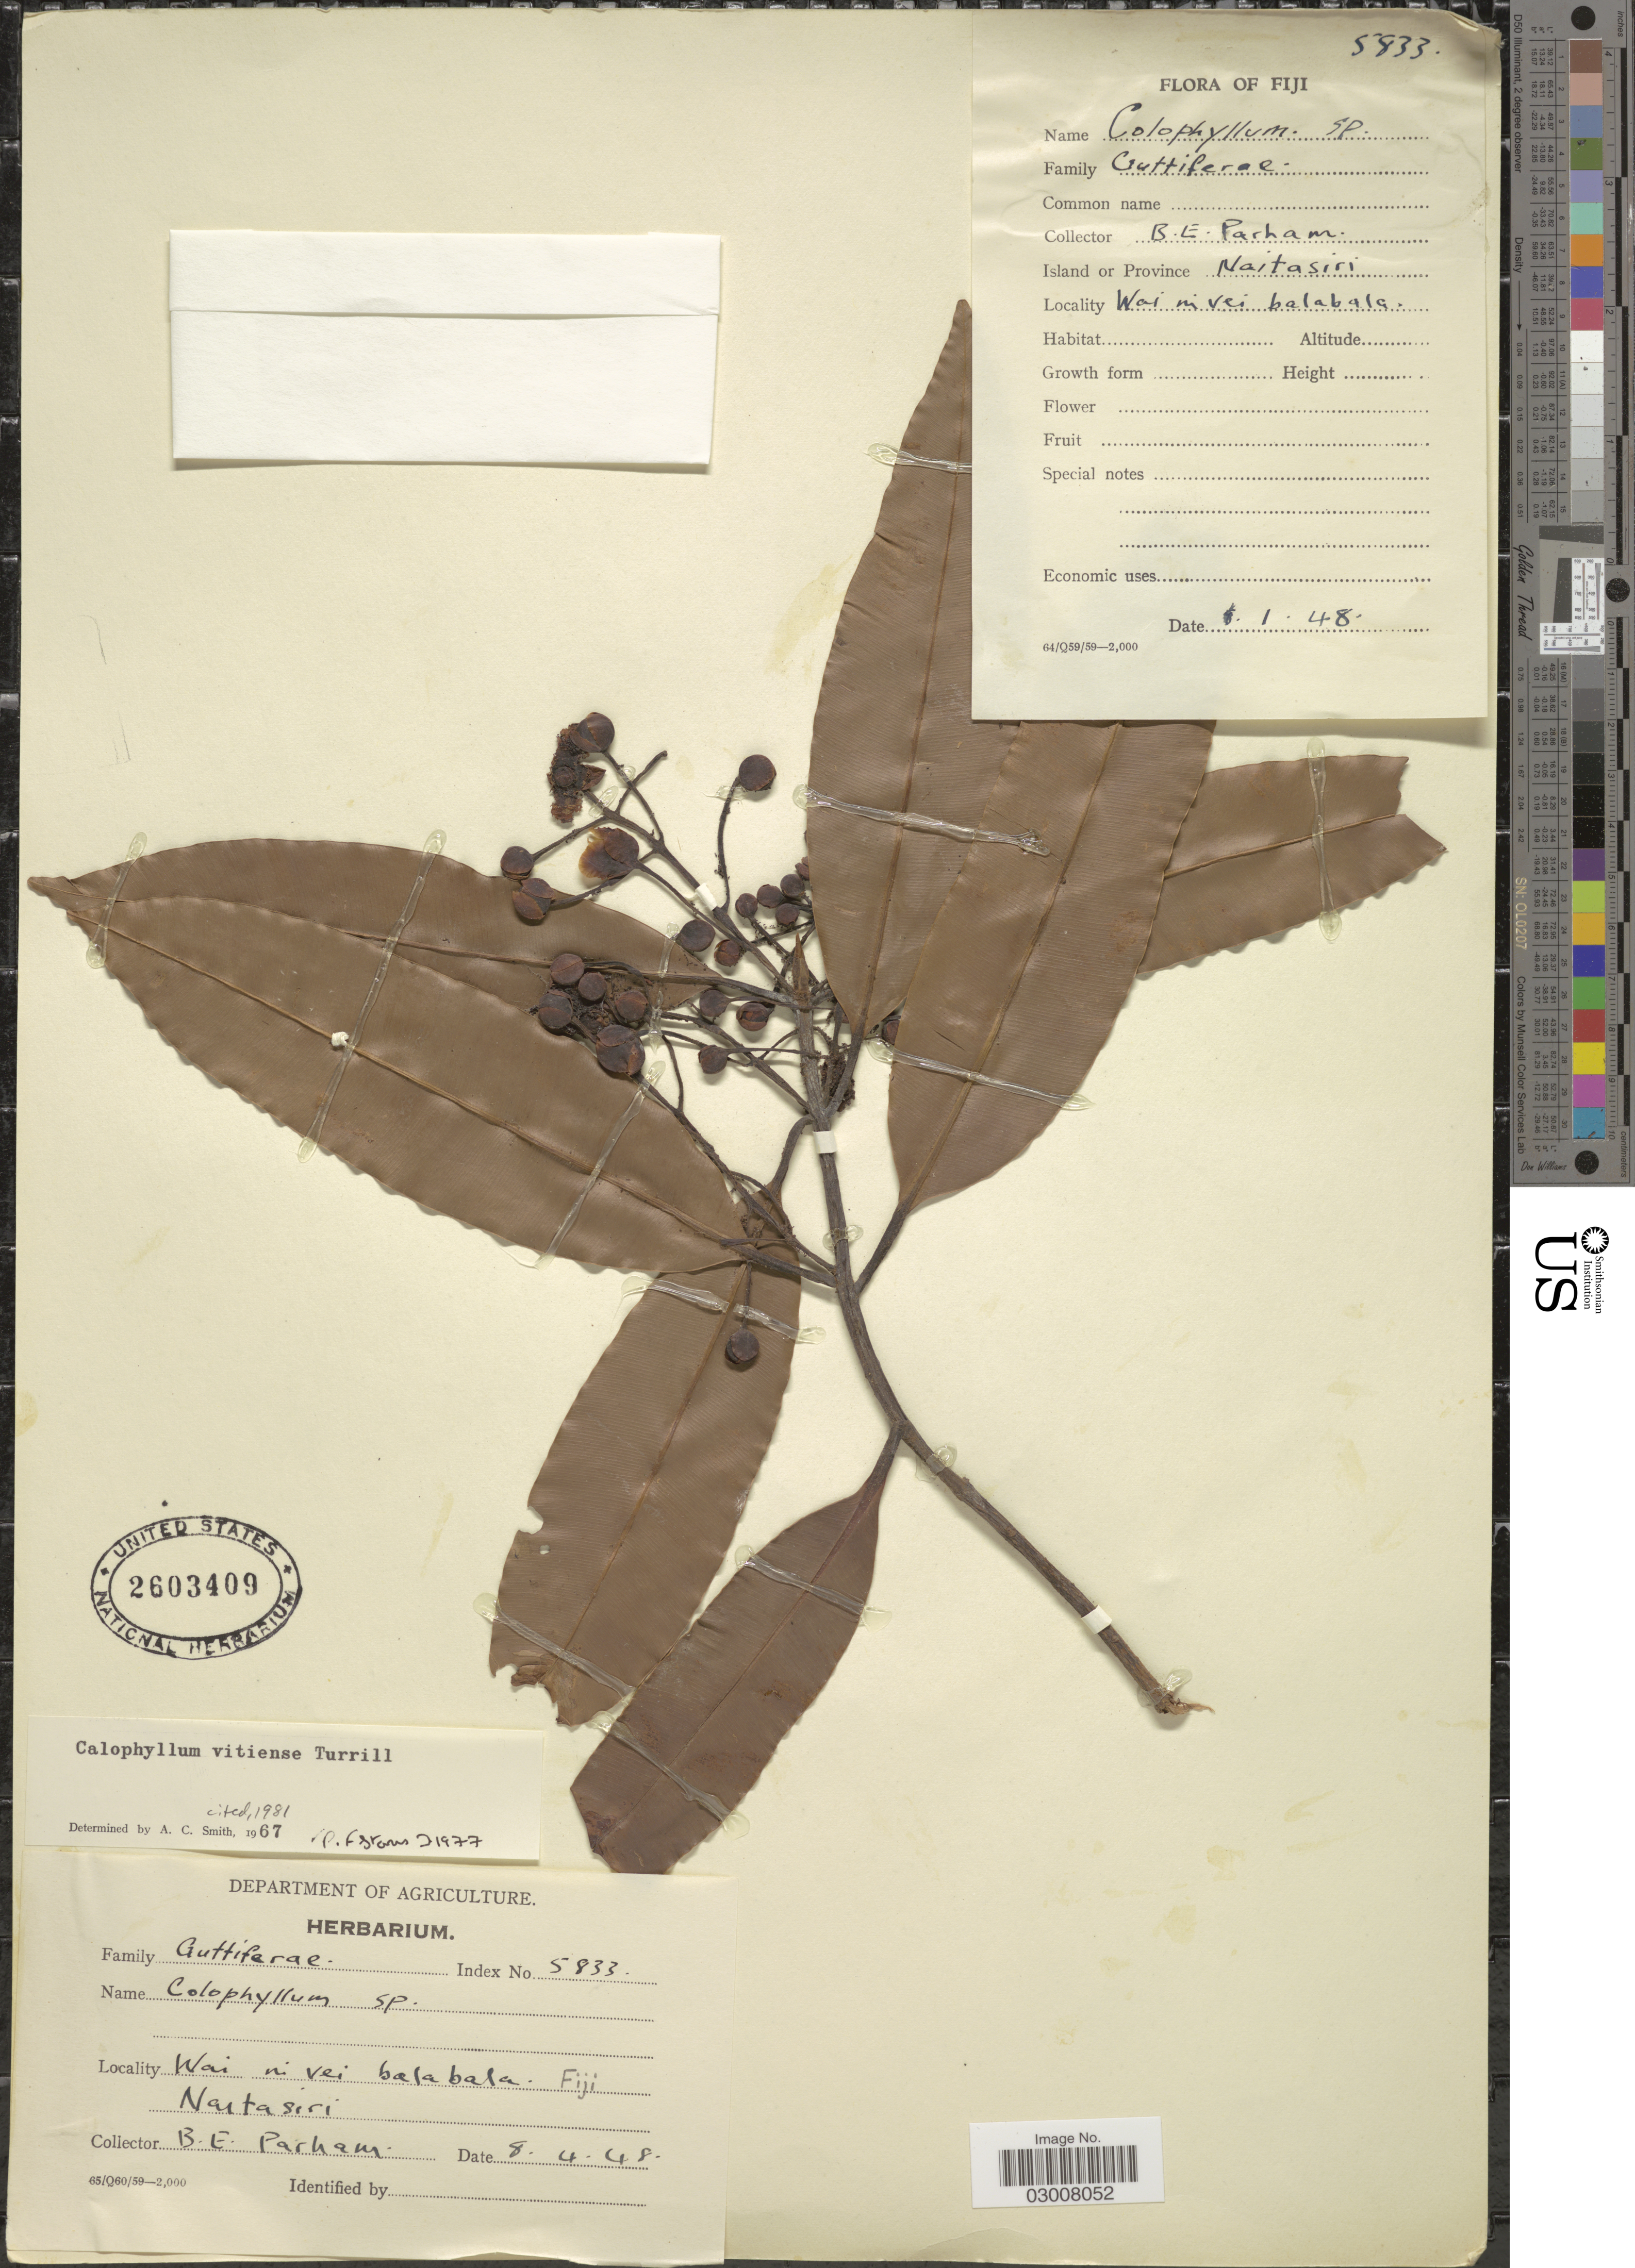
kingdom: Plantae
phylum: Tracheophyta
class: Magnoliopsida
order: Malpighiales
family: Calophyllaceae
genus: Calophyllum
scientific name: Calophyllum vitiense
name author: Turrill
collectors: B. E. Parham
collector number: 5833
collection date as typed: Transcribed d/m/y: 8/4/48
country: Fiji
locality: Wai ni vei balabala. Naitasiri.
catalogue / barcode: US 2603409